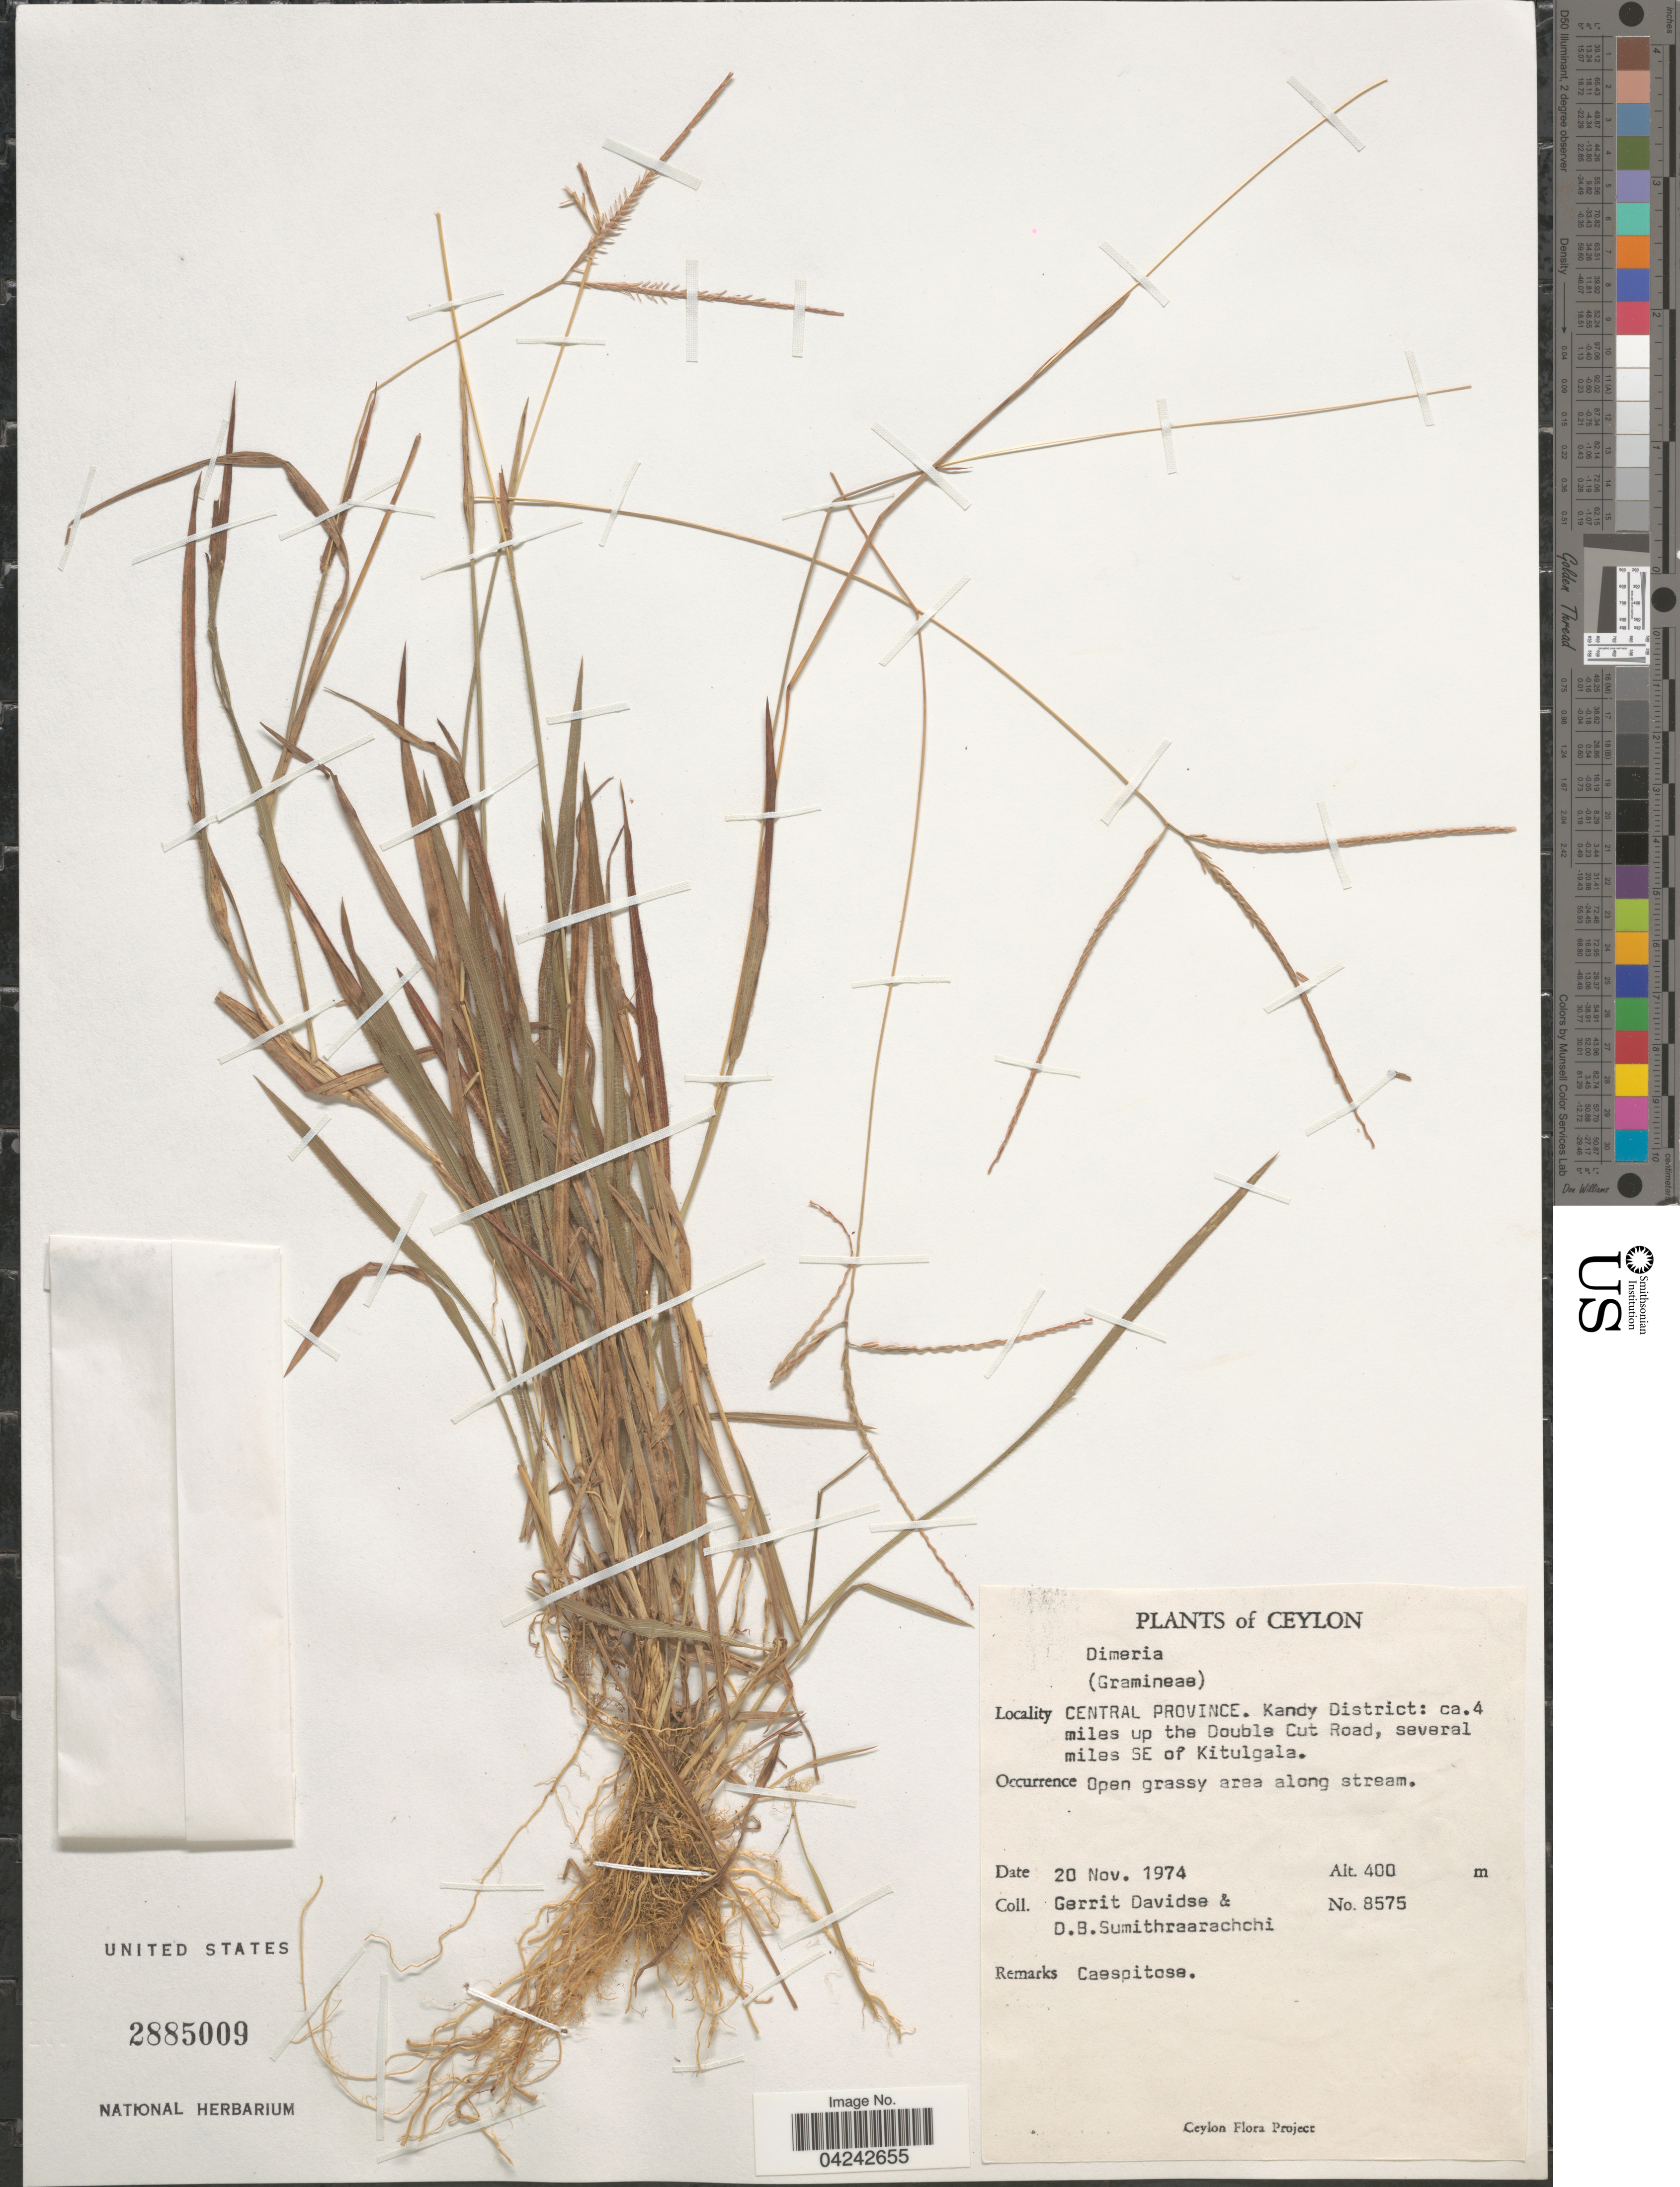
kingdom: Plantae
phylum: Tracheophyta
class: Liliopsida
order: Poales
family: Poaceae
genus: Dimeria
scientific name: Dimeria sp.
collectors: G. Davidse & D. B. Sumithraarachchi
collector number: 8575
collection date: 1974-11-20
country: Sri Lanka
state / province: Central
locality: Ceylon. Kandy District: ca. 4 miles up the Double Cut Road, several miles SE of Kitulgala.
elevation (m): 400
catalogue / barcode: US 2885009